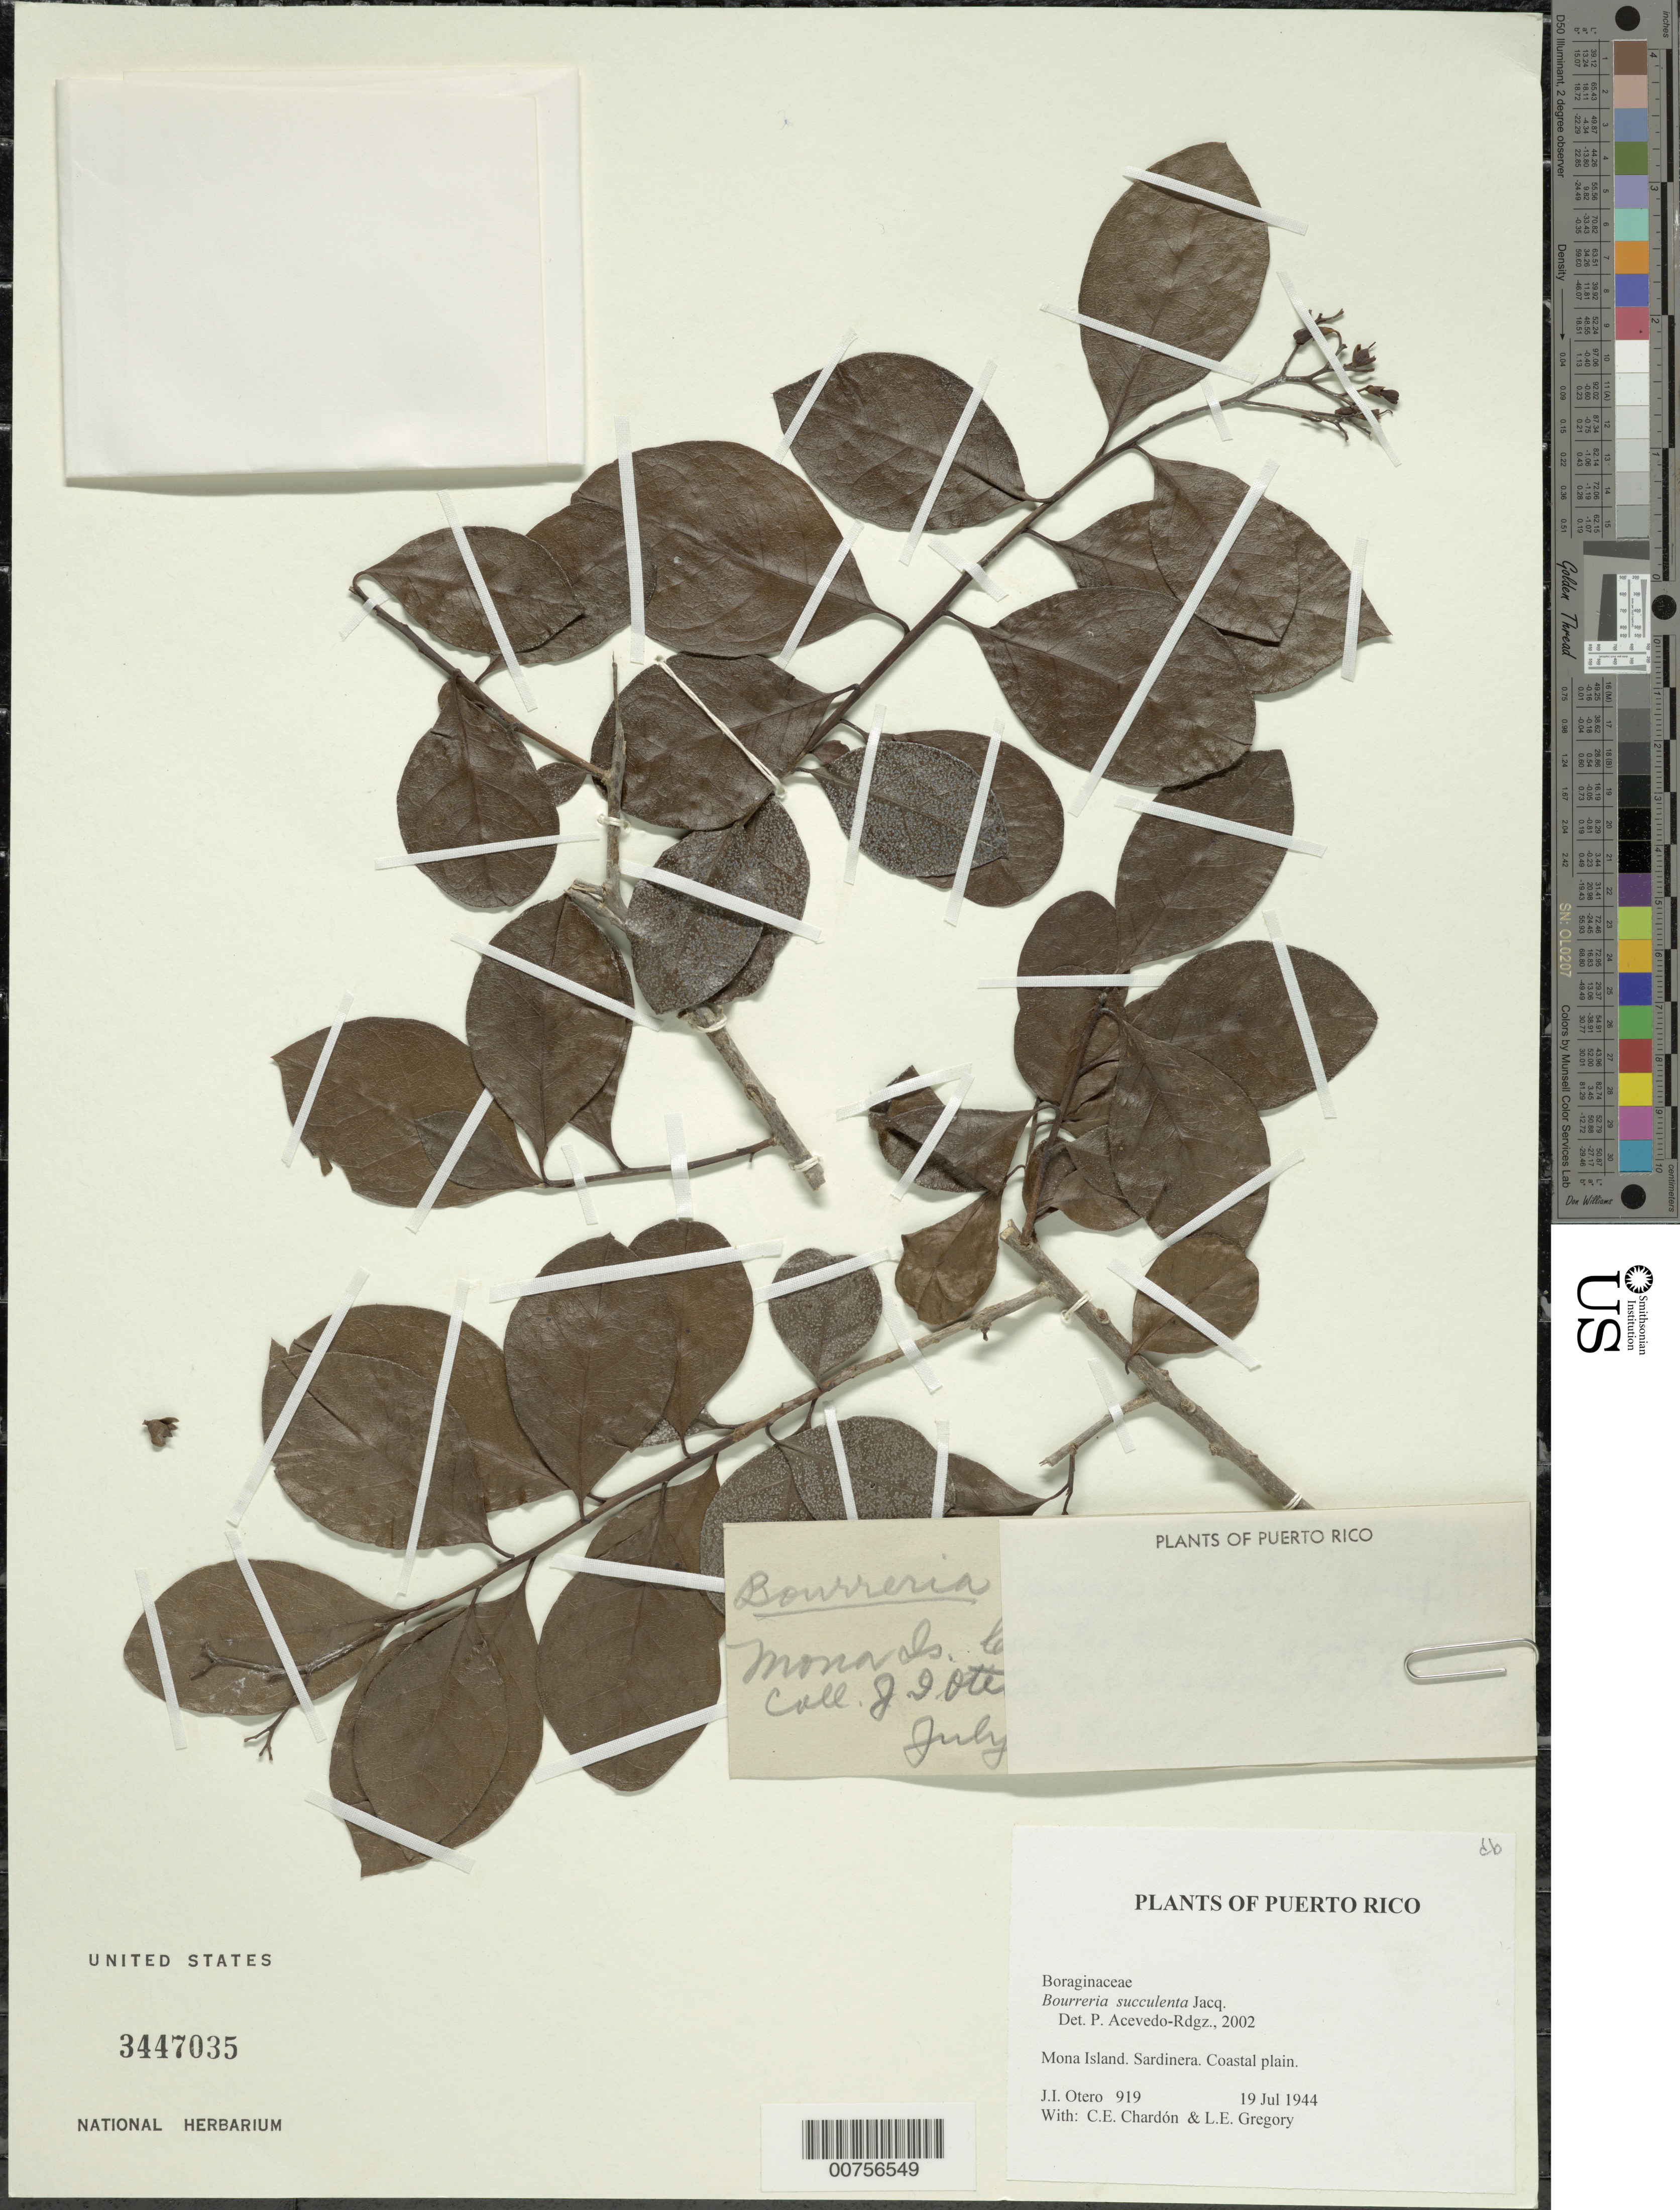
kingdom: Plantae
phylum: Tracheophyta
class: Magnoliopsida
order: Boraginales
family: Ehretiaceae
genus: Bourreria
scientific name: Bourreria succulenta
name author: Jacq.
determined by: Acevedo-Rodríguez, P., (BOT), Smithsonian Institution - National Museum of Natural History (UNITED STATES)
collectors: J. Otero, C. E. Chardón & L. E. Gregory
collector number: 919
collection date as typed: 19 Jul 1944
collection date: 1944-07-19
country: Puerto Rico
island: Mona I.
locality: Sardinera. Coastal plain.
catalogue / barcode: US 3447035